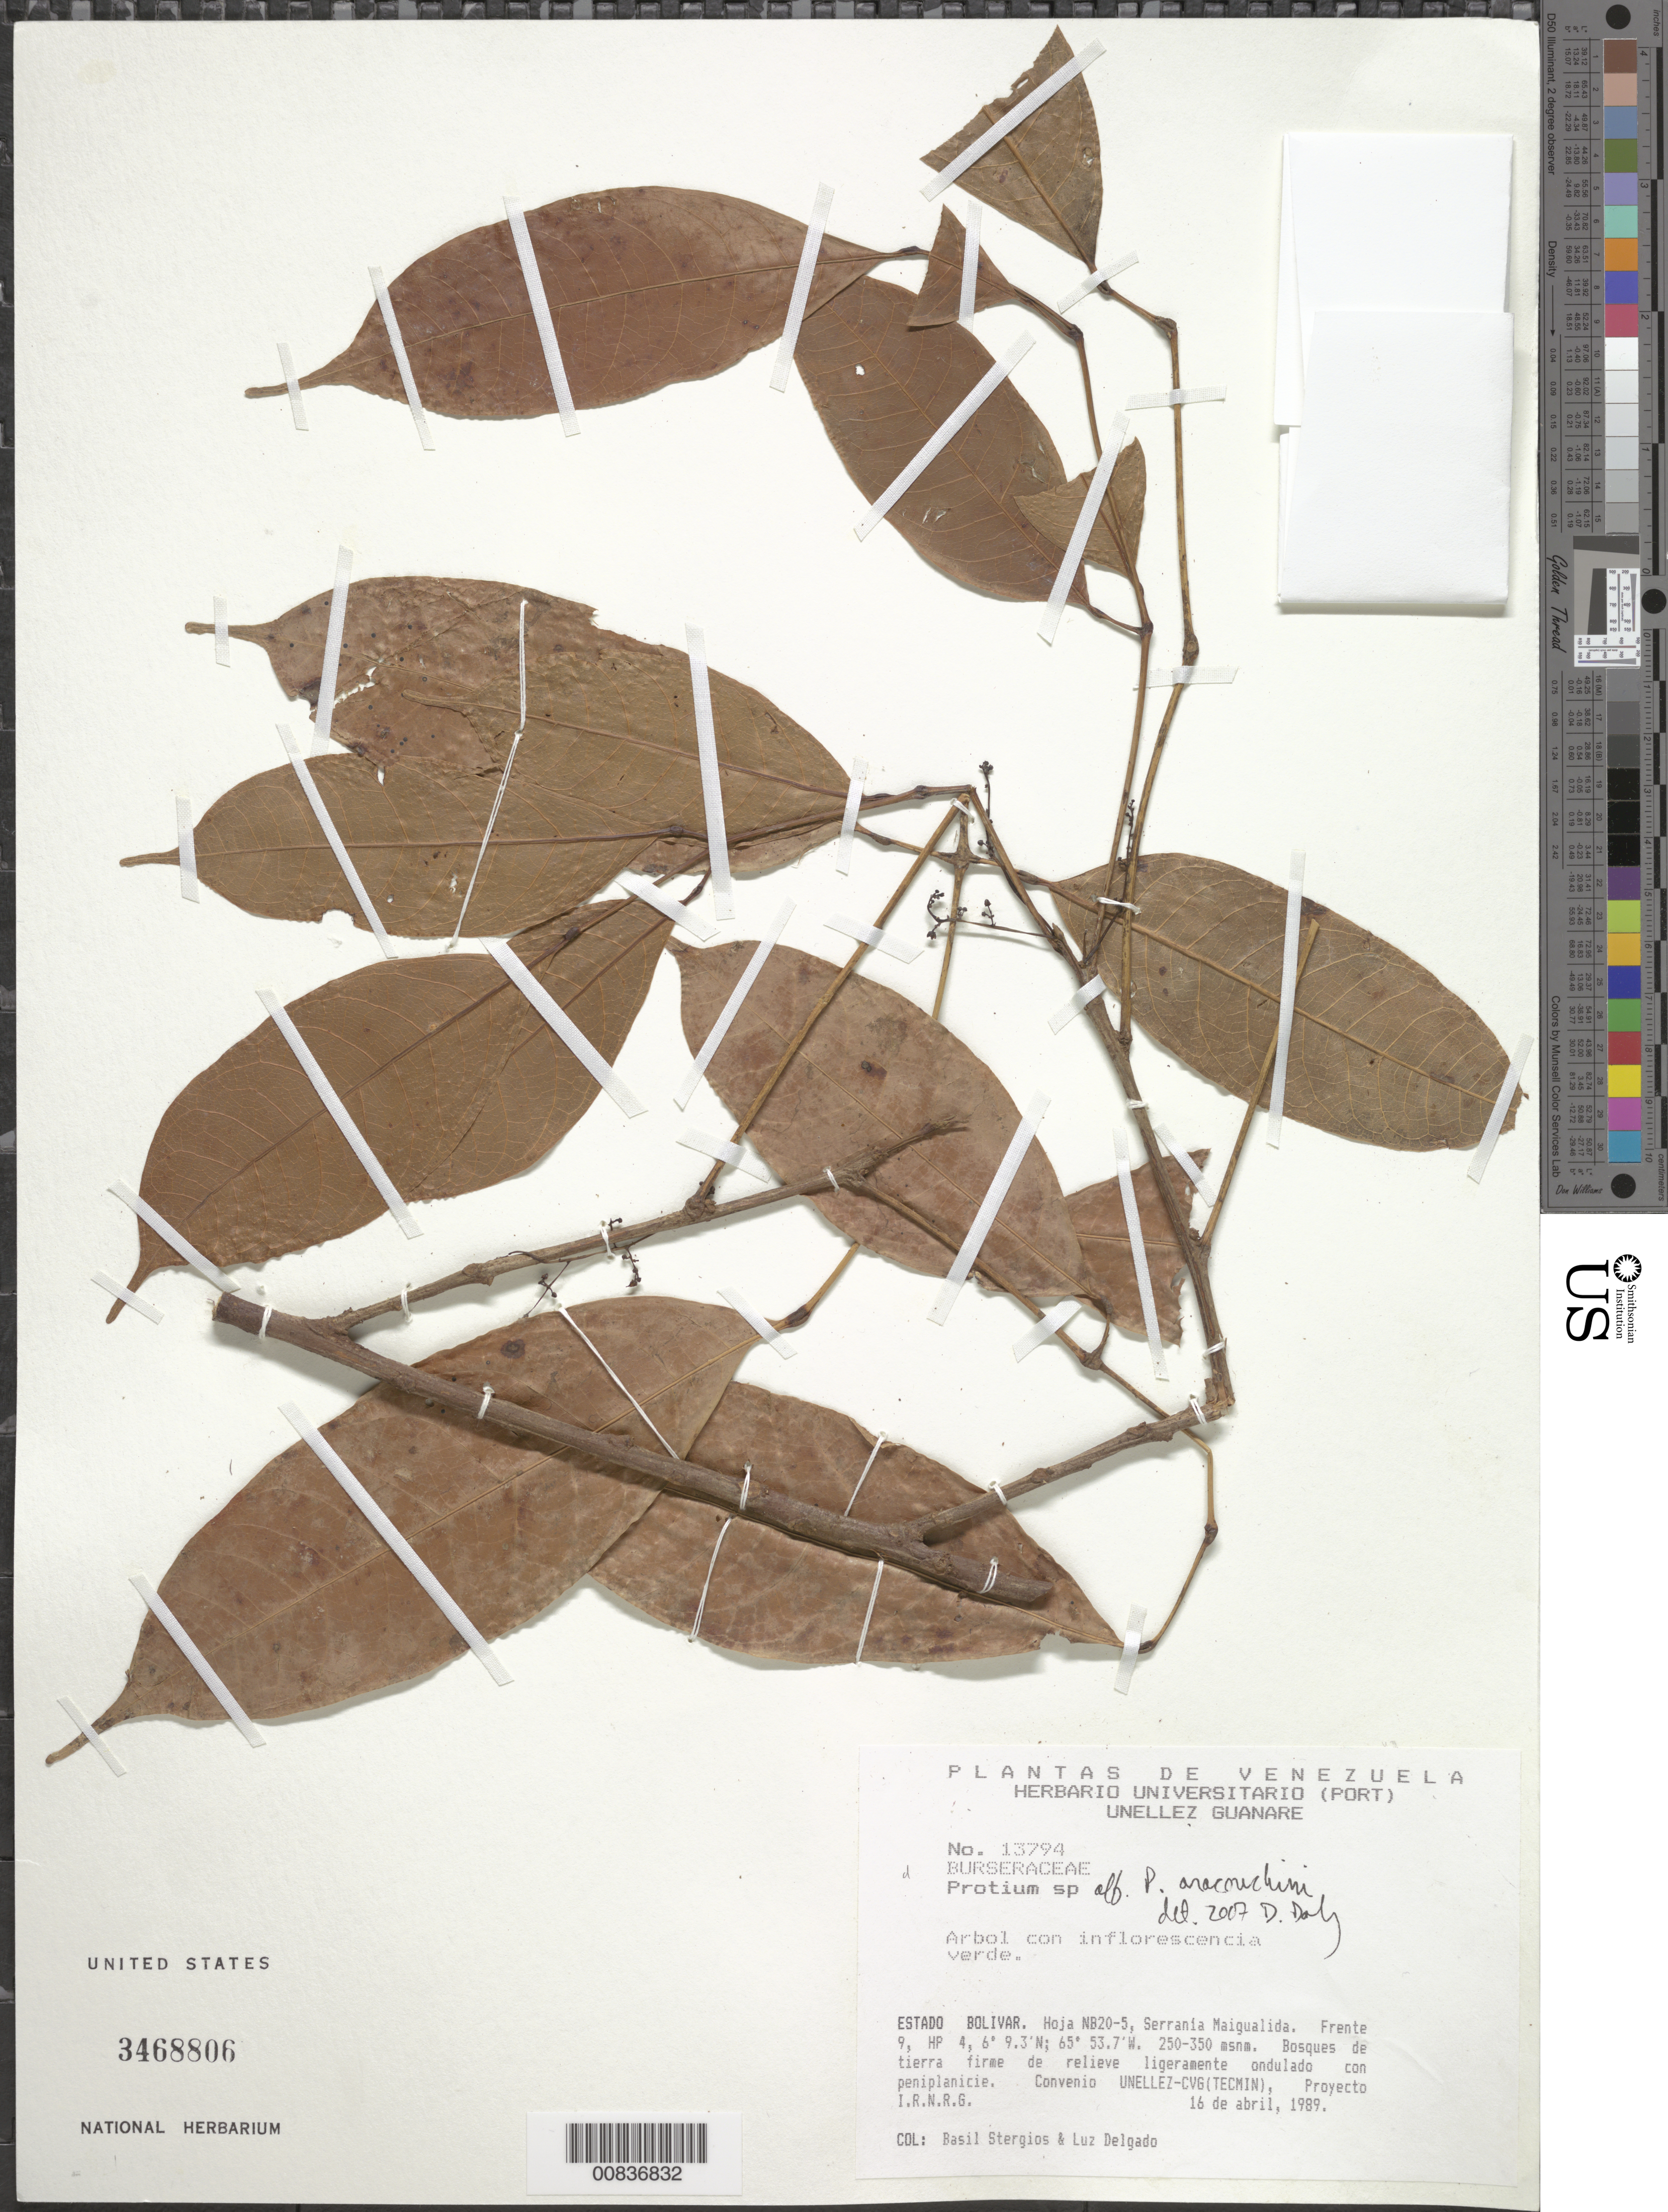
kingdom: Plantae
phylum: Tracheophyta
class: Magnoliopsida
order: Sapindales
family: Burseraceae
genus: Protium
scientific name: Protium aracouchini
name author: (Aubl.) Marchand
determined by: Daly, D. C.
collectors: B. G. Stergios & L. Delgado V.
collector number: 13794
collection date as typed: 16-Apr-89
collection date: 1989-04-16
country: Venezuela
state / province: Bolívar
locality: Serrania Maigualida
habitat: Bosque de tierra firme de relieve ligeramente ondulado con peniplanicie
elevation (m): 250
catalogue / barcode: US 3468806